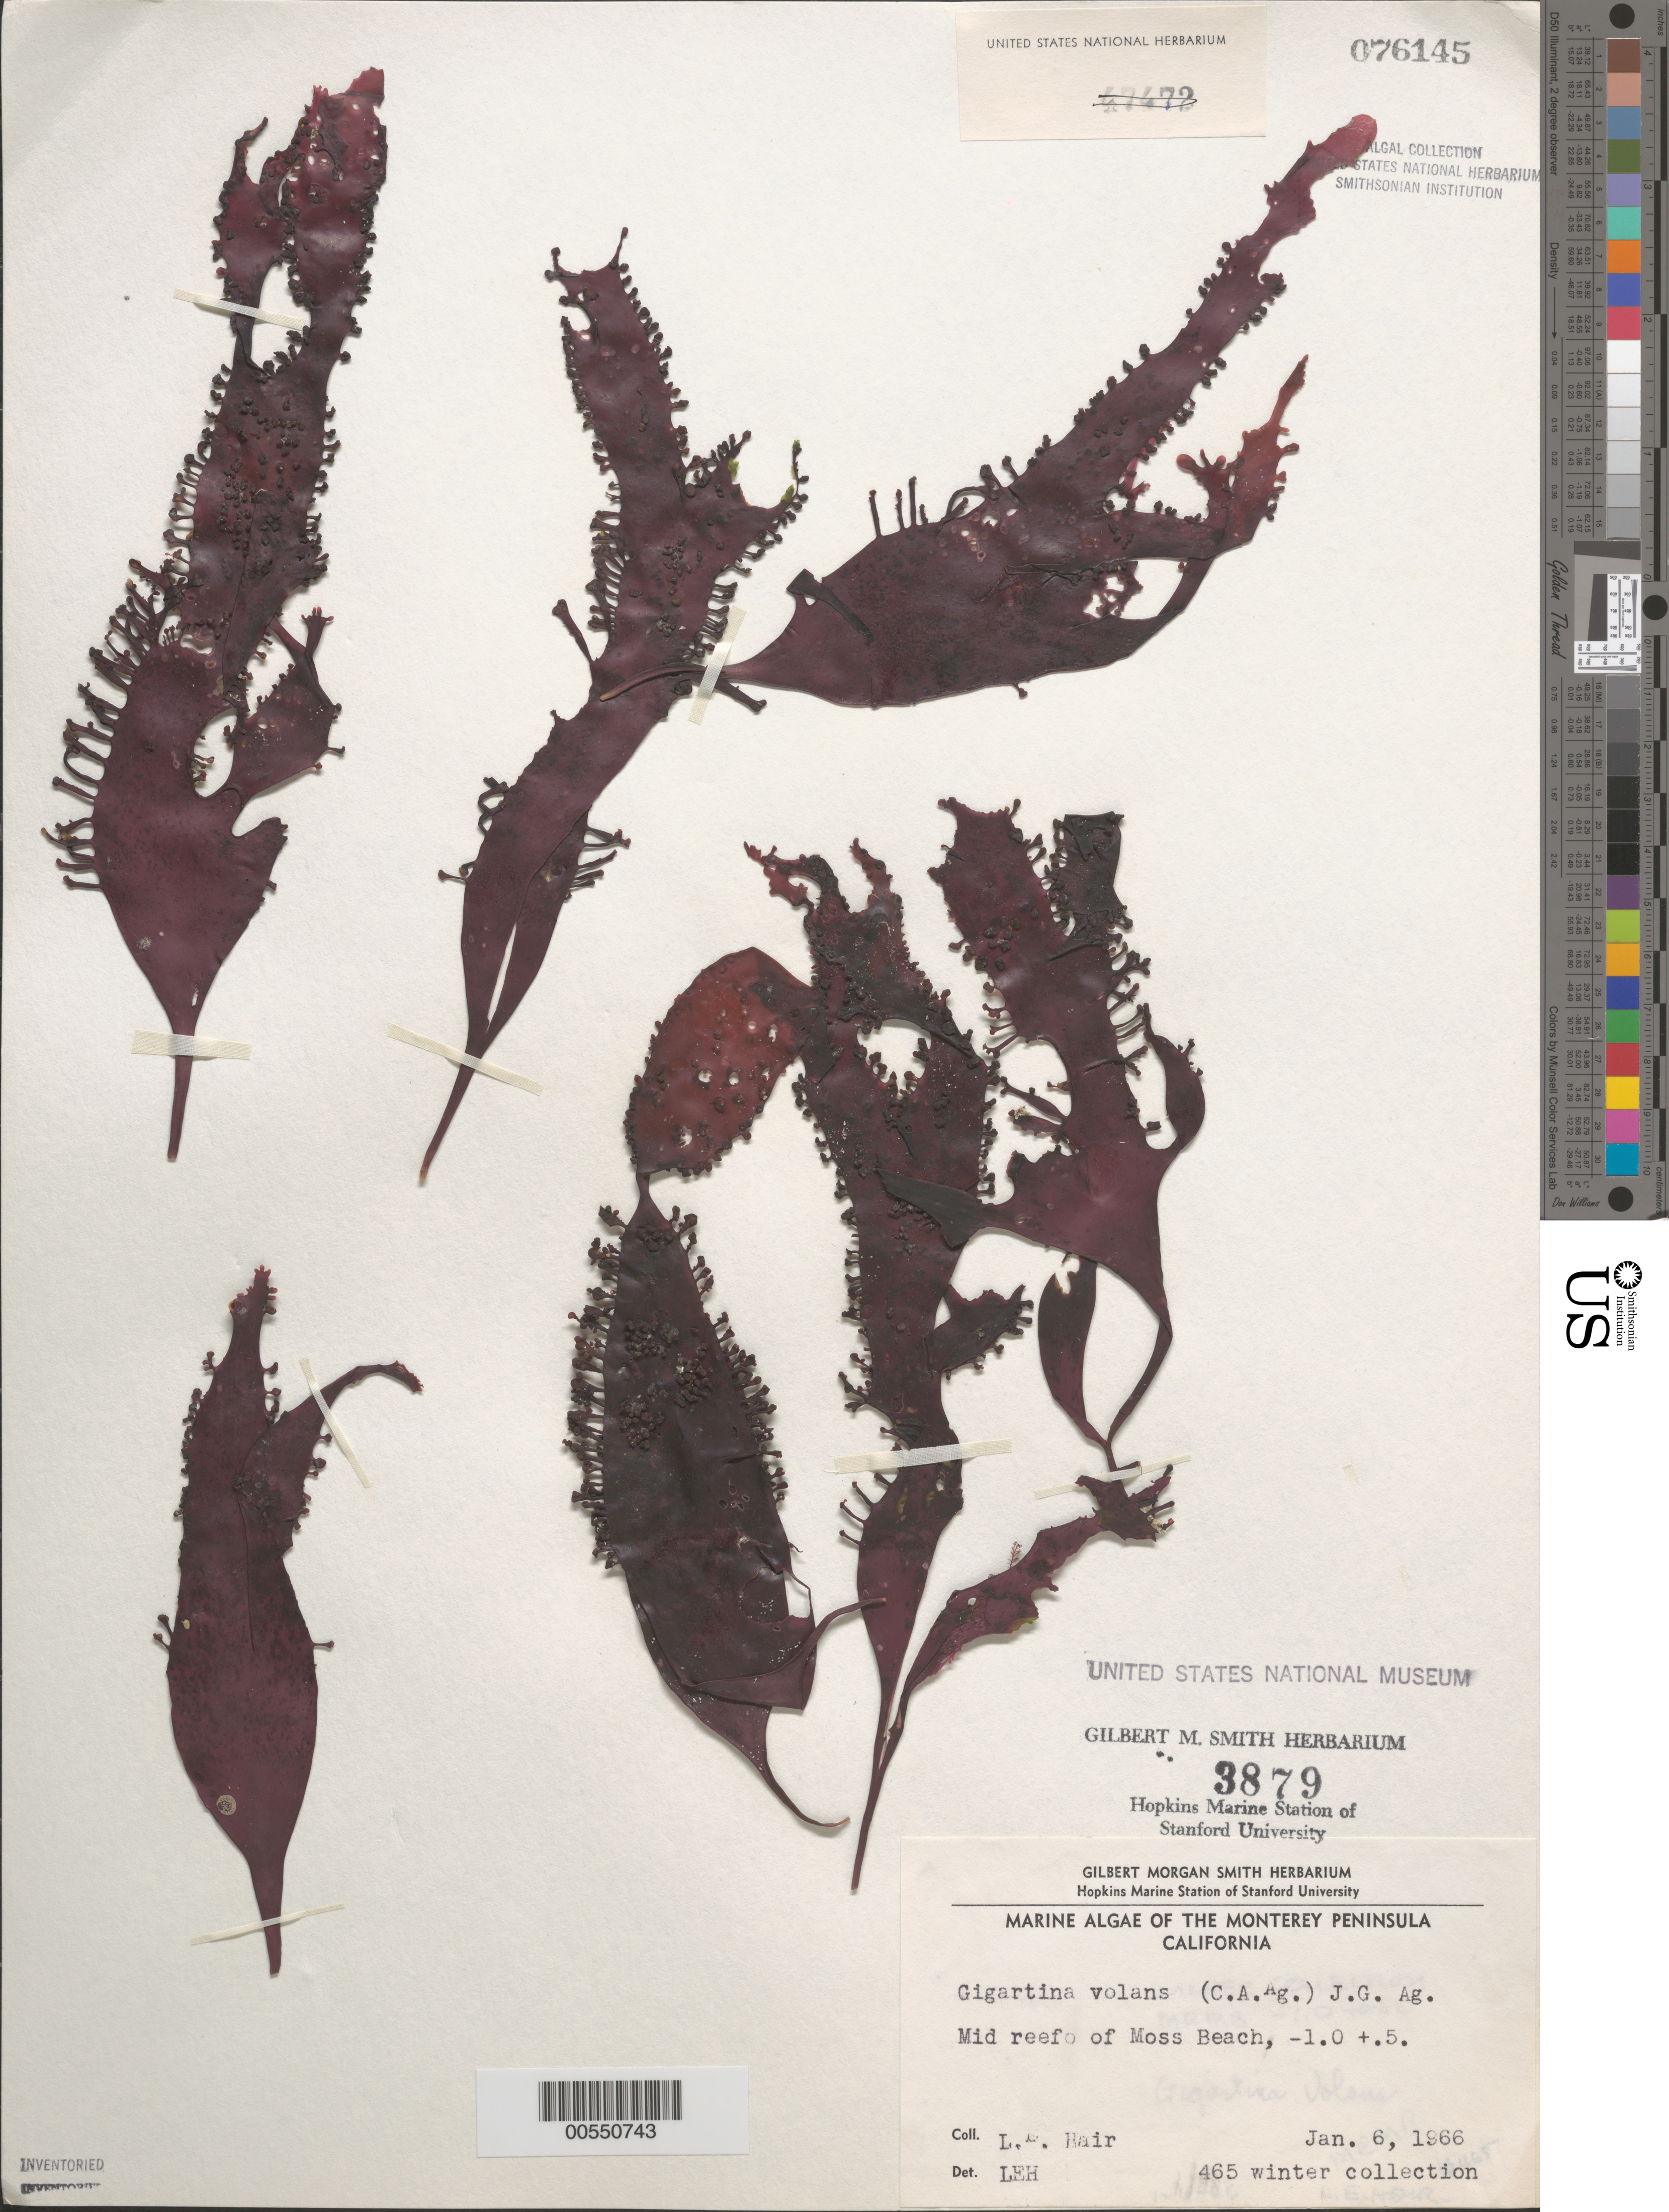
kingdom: Plantae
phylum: Rhodophyta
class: Florideophyceae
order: Gigartinales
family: Gigartinaceae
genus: Mazzaella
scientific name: Mazzaella volans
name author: (C. Agardh) Fredericq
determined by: Algae name updating Project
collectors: L. Hair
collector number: Leh 465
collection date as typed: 06 Jan 1966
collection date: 1966-01-06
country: United States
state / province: California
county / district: Monterey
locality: Middle Reef of Moss Beach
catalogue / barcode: US 76145